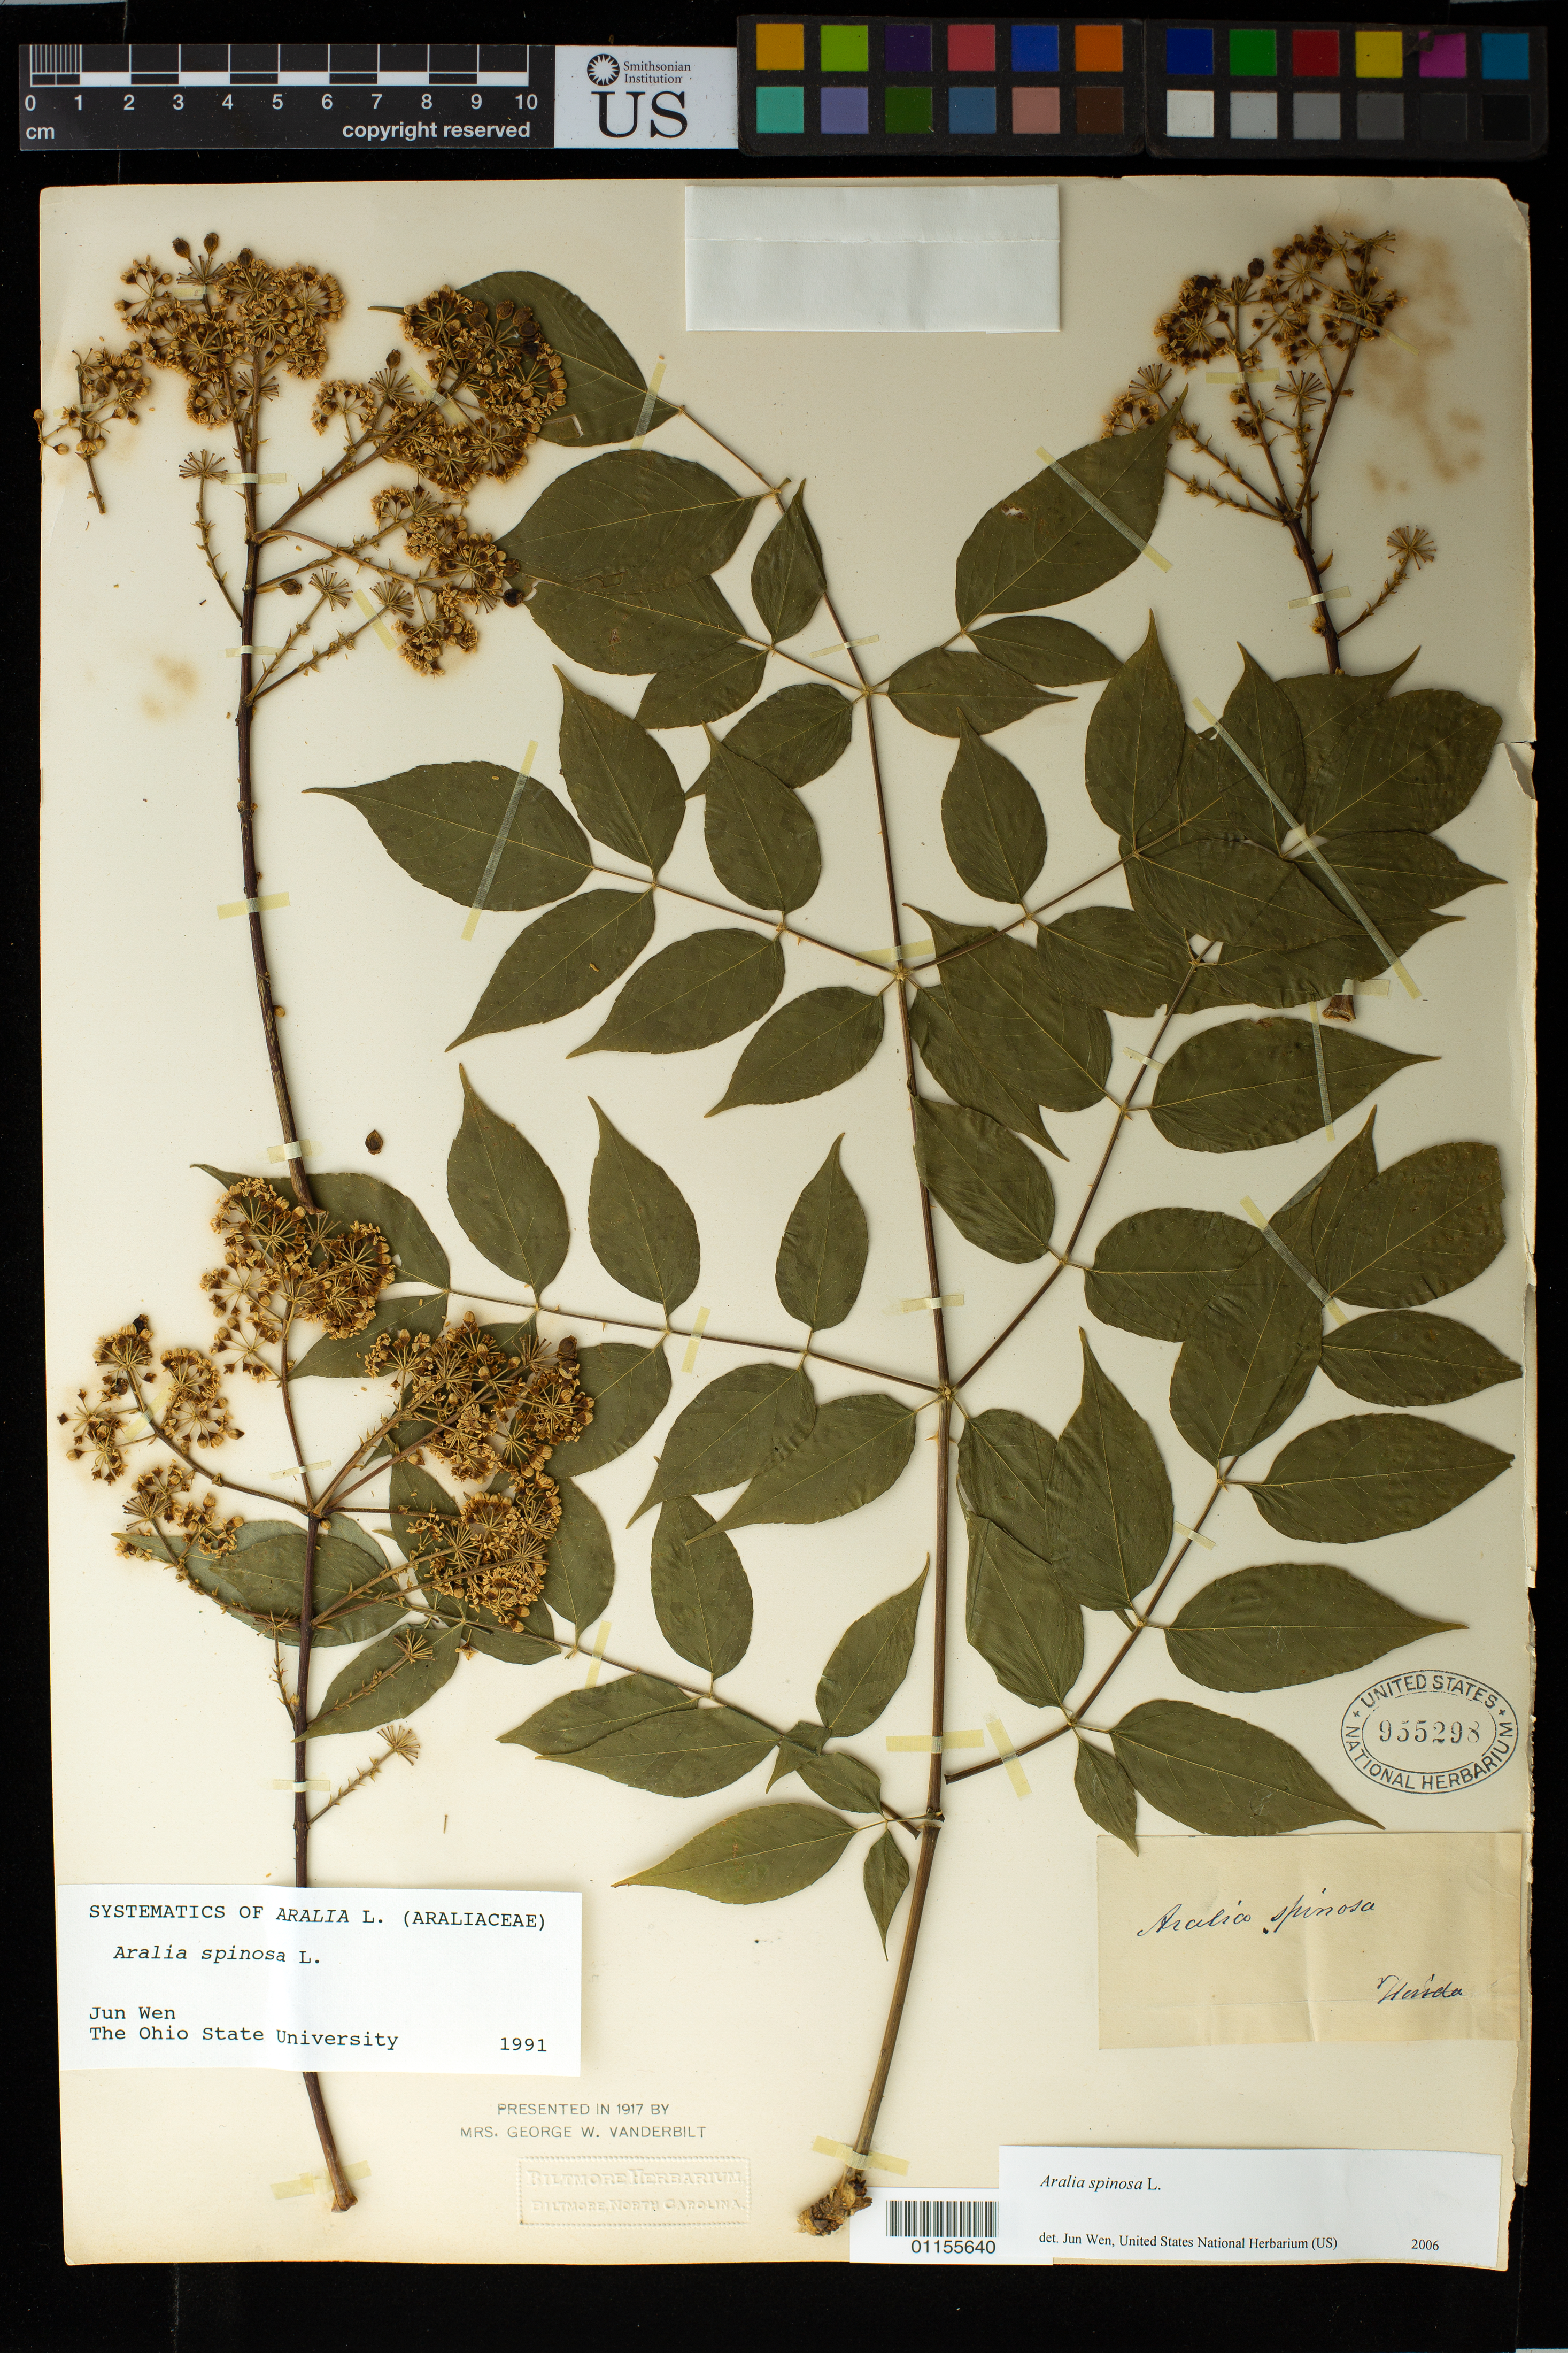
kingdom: Plantae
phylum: Tracheophyta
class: Magnoliopsida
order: Apiales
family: Araliaceae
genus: Aralia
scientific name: Aralia spinosa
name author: L.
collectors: ex herb. Biltmore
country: United States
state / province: Florida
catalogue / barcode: US 955298